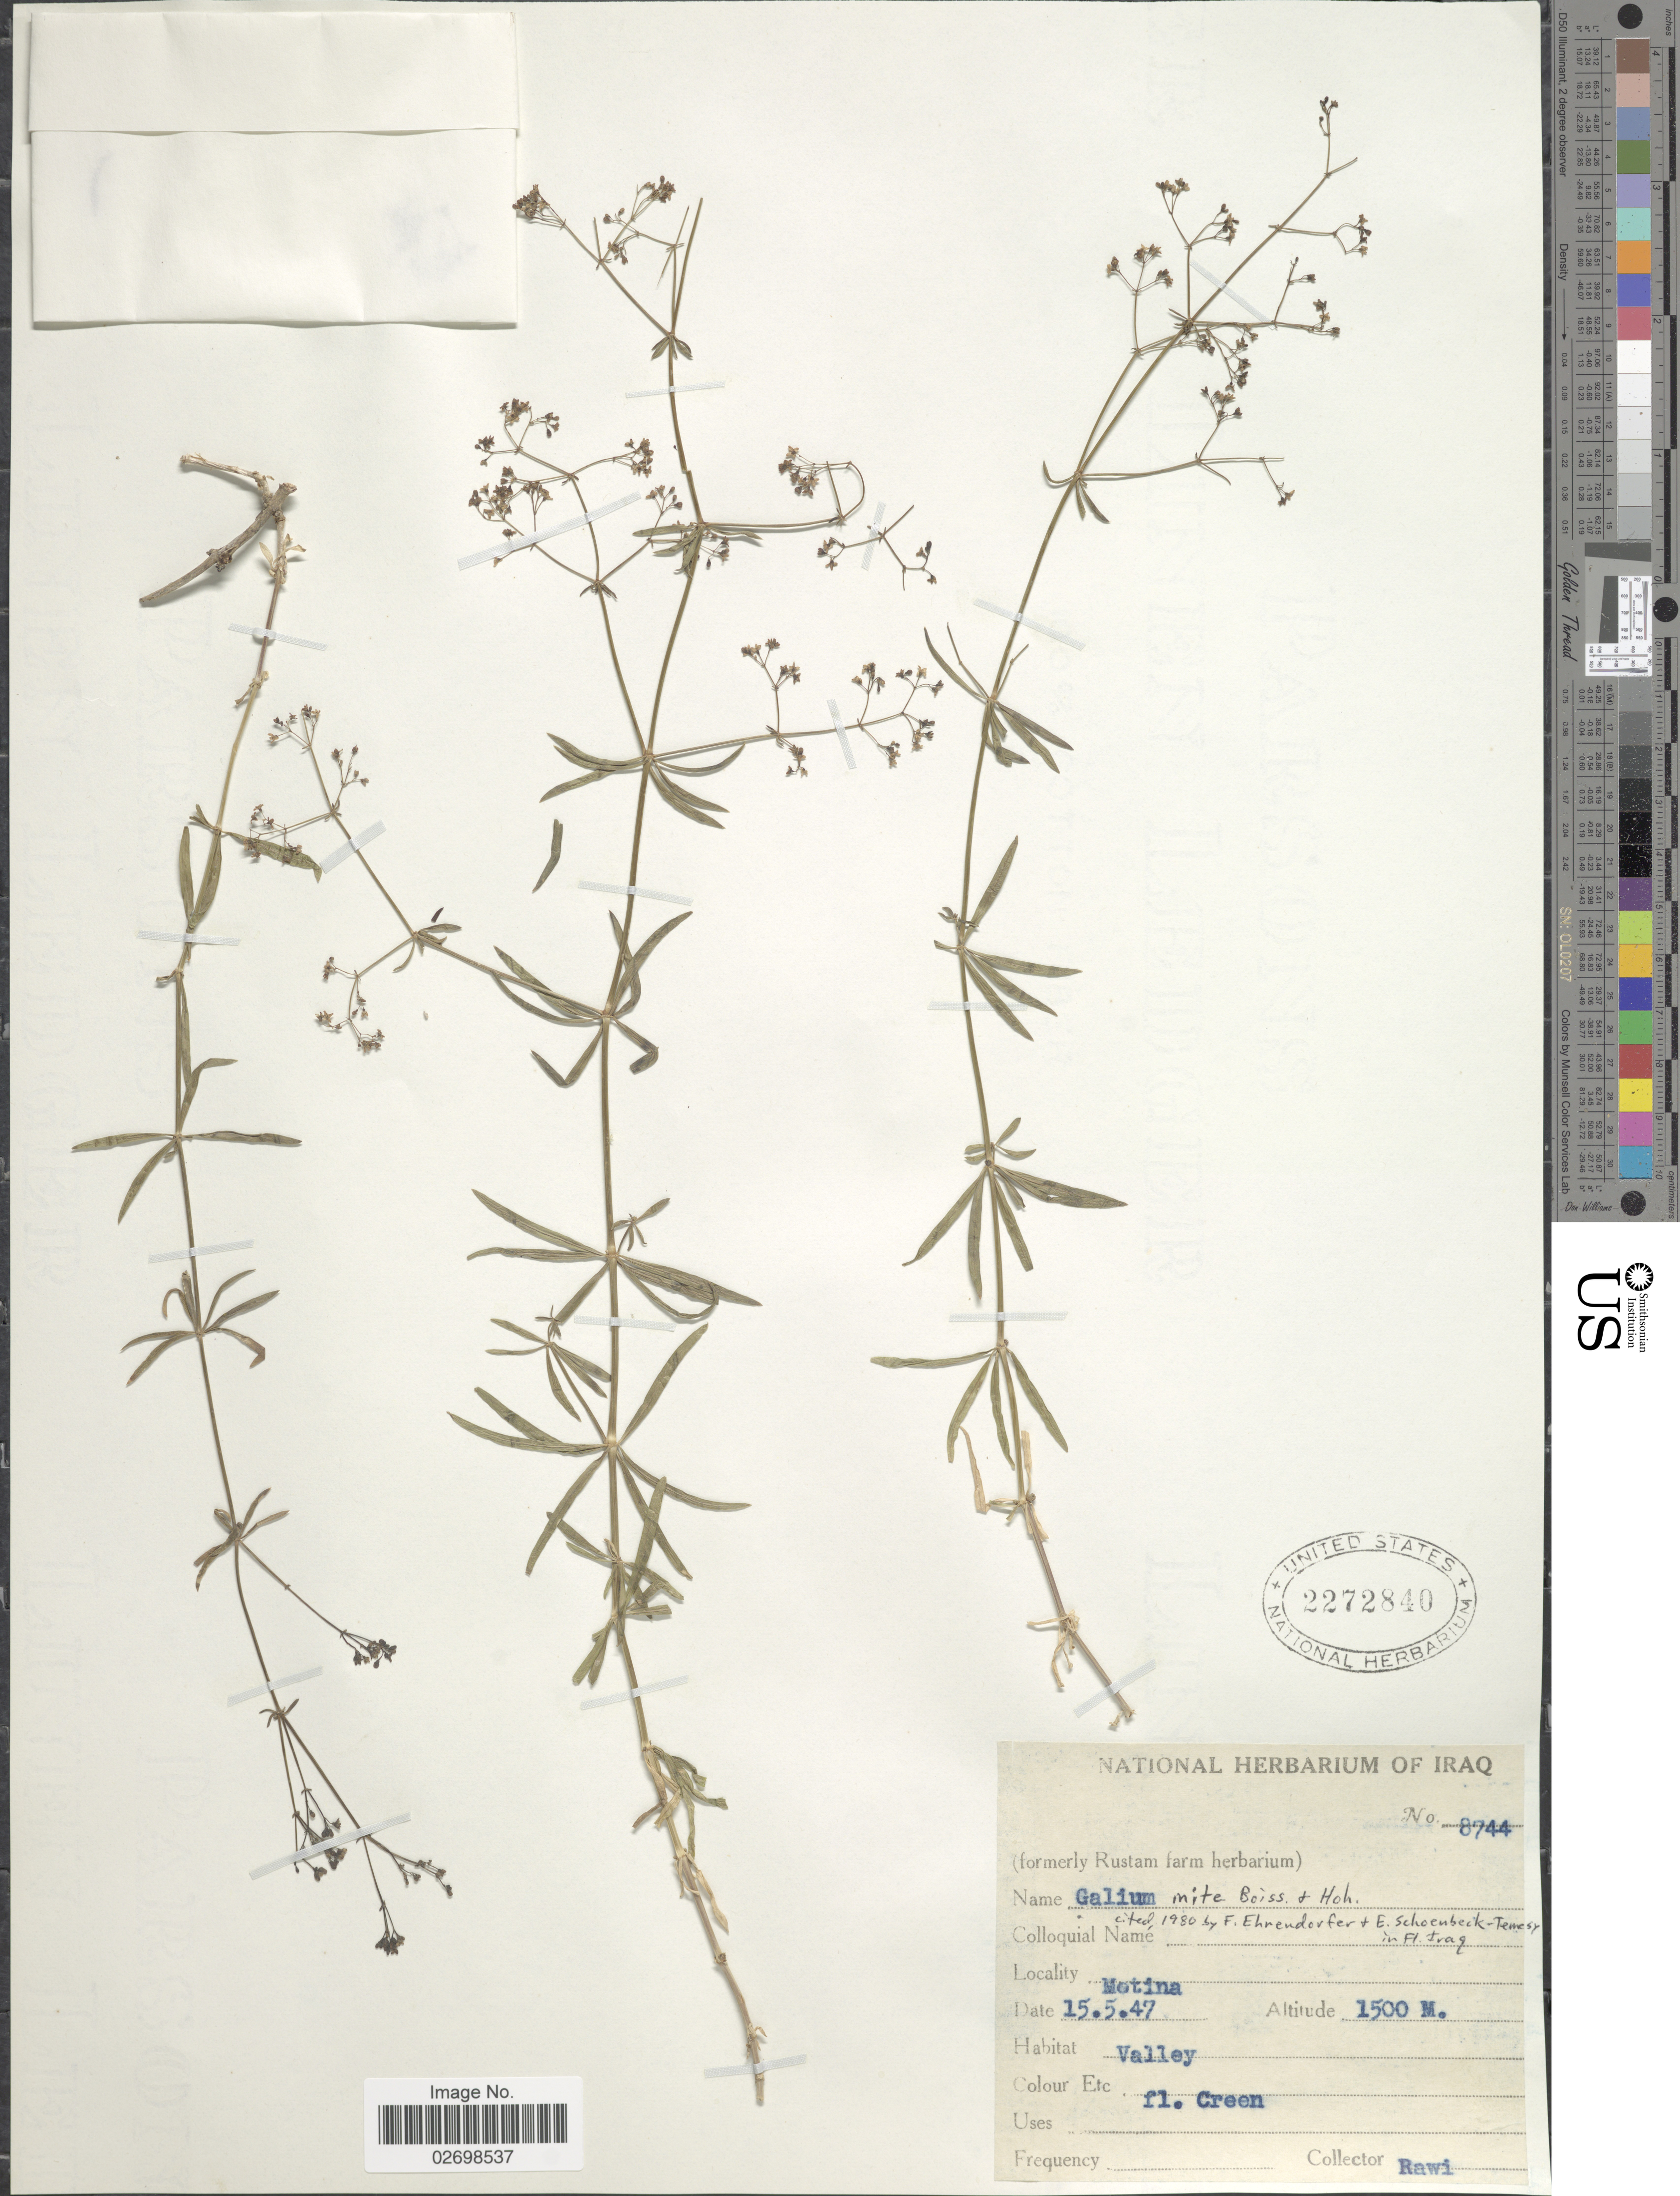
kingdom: Plantae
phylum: Tracheophyta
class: Magnoliopsida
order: Gentianales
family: Rubiaceae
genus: Galium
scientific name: Galium mite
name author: Boiss. & Hohen.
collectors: -. Rawi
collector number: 8744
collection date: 1947-04-15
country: Iraq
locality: Motina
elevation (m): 1500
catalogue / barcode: US 2272840